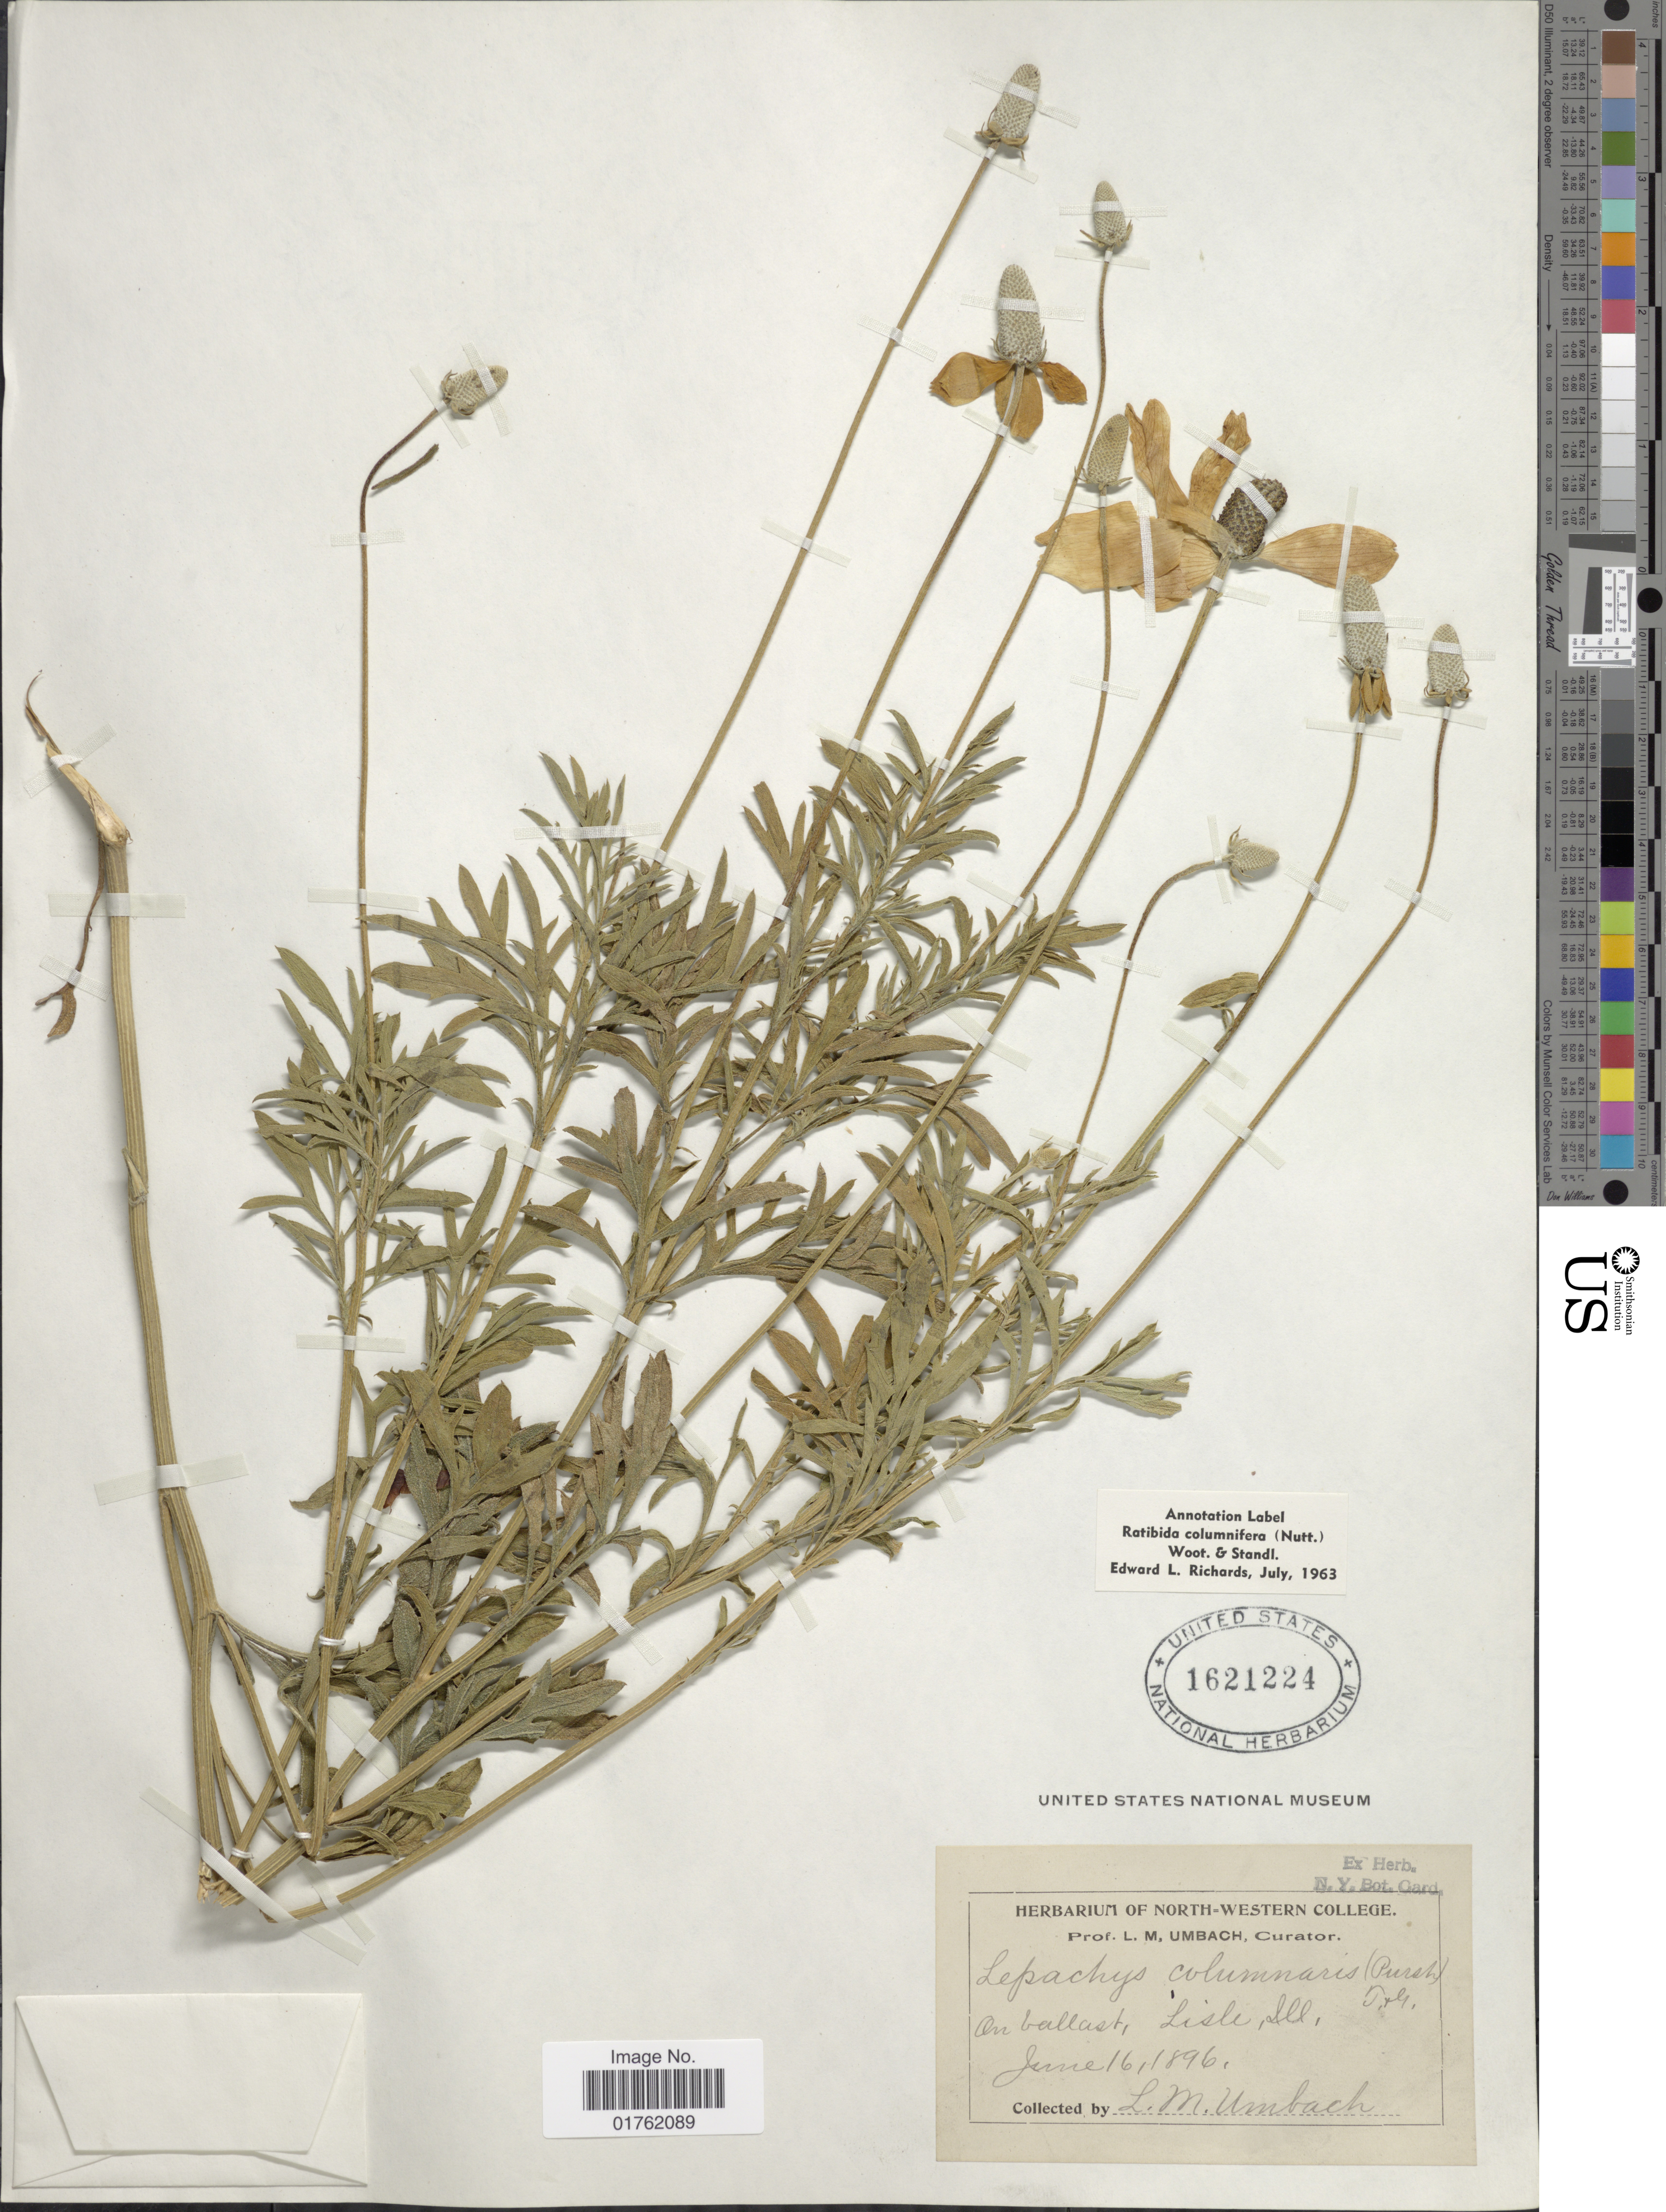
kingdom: Plantae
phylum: Tracheophyta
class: Magnoliopsida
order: Asterales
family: Asteraceae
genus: Ratibida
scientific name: Ratibida columnaris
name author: (Pursh) D. Don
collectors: L. M. Umbach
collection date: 1896-06-16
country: United States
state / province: Illinois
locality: On ballast, Lisle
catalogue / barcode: US 1621224